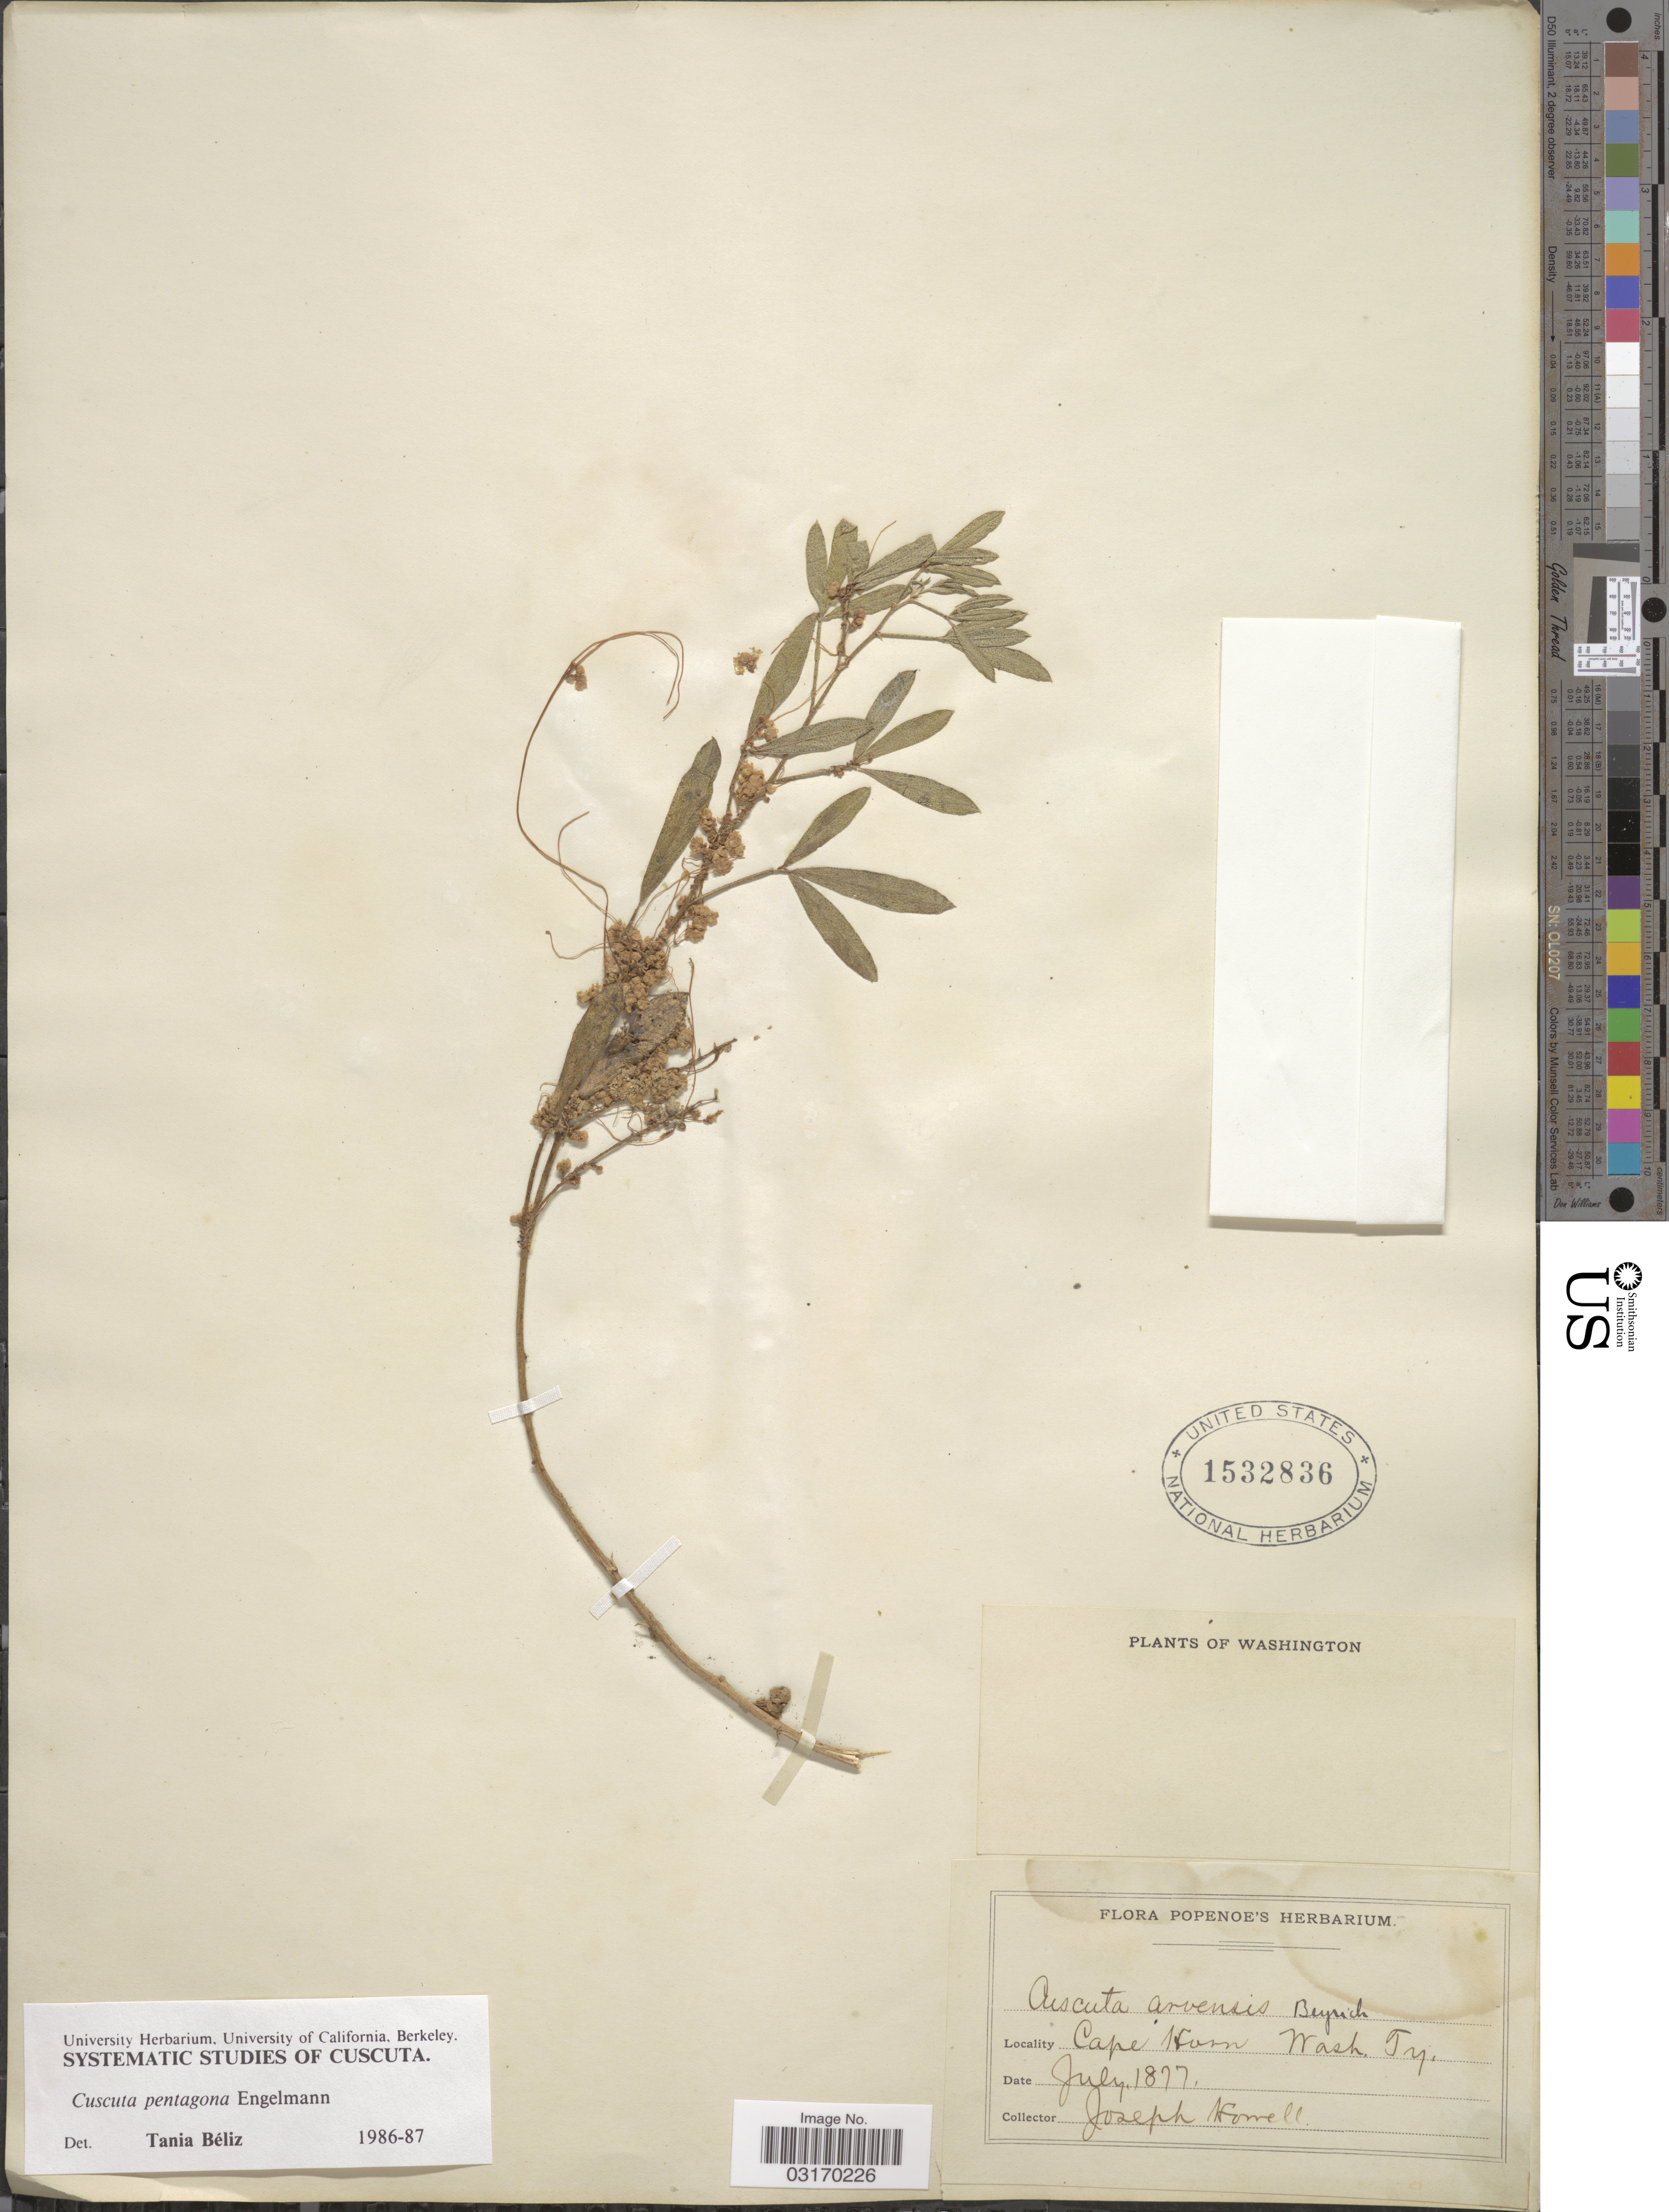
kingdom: Plantae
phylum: Tracheophyta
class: Magnoliopsida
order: Solanales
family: Convolvulaceae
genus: Cuscuta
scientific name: Cuscuta pentagona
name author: Engelm.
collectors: J. Howell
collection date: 1877-07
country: United States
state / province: Washington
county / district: Skamania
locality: Cape Horn.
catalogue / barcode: US 1532836